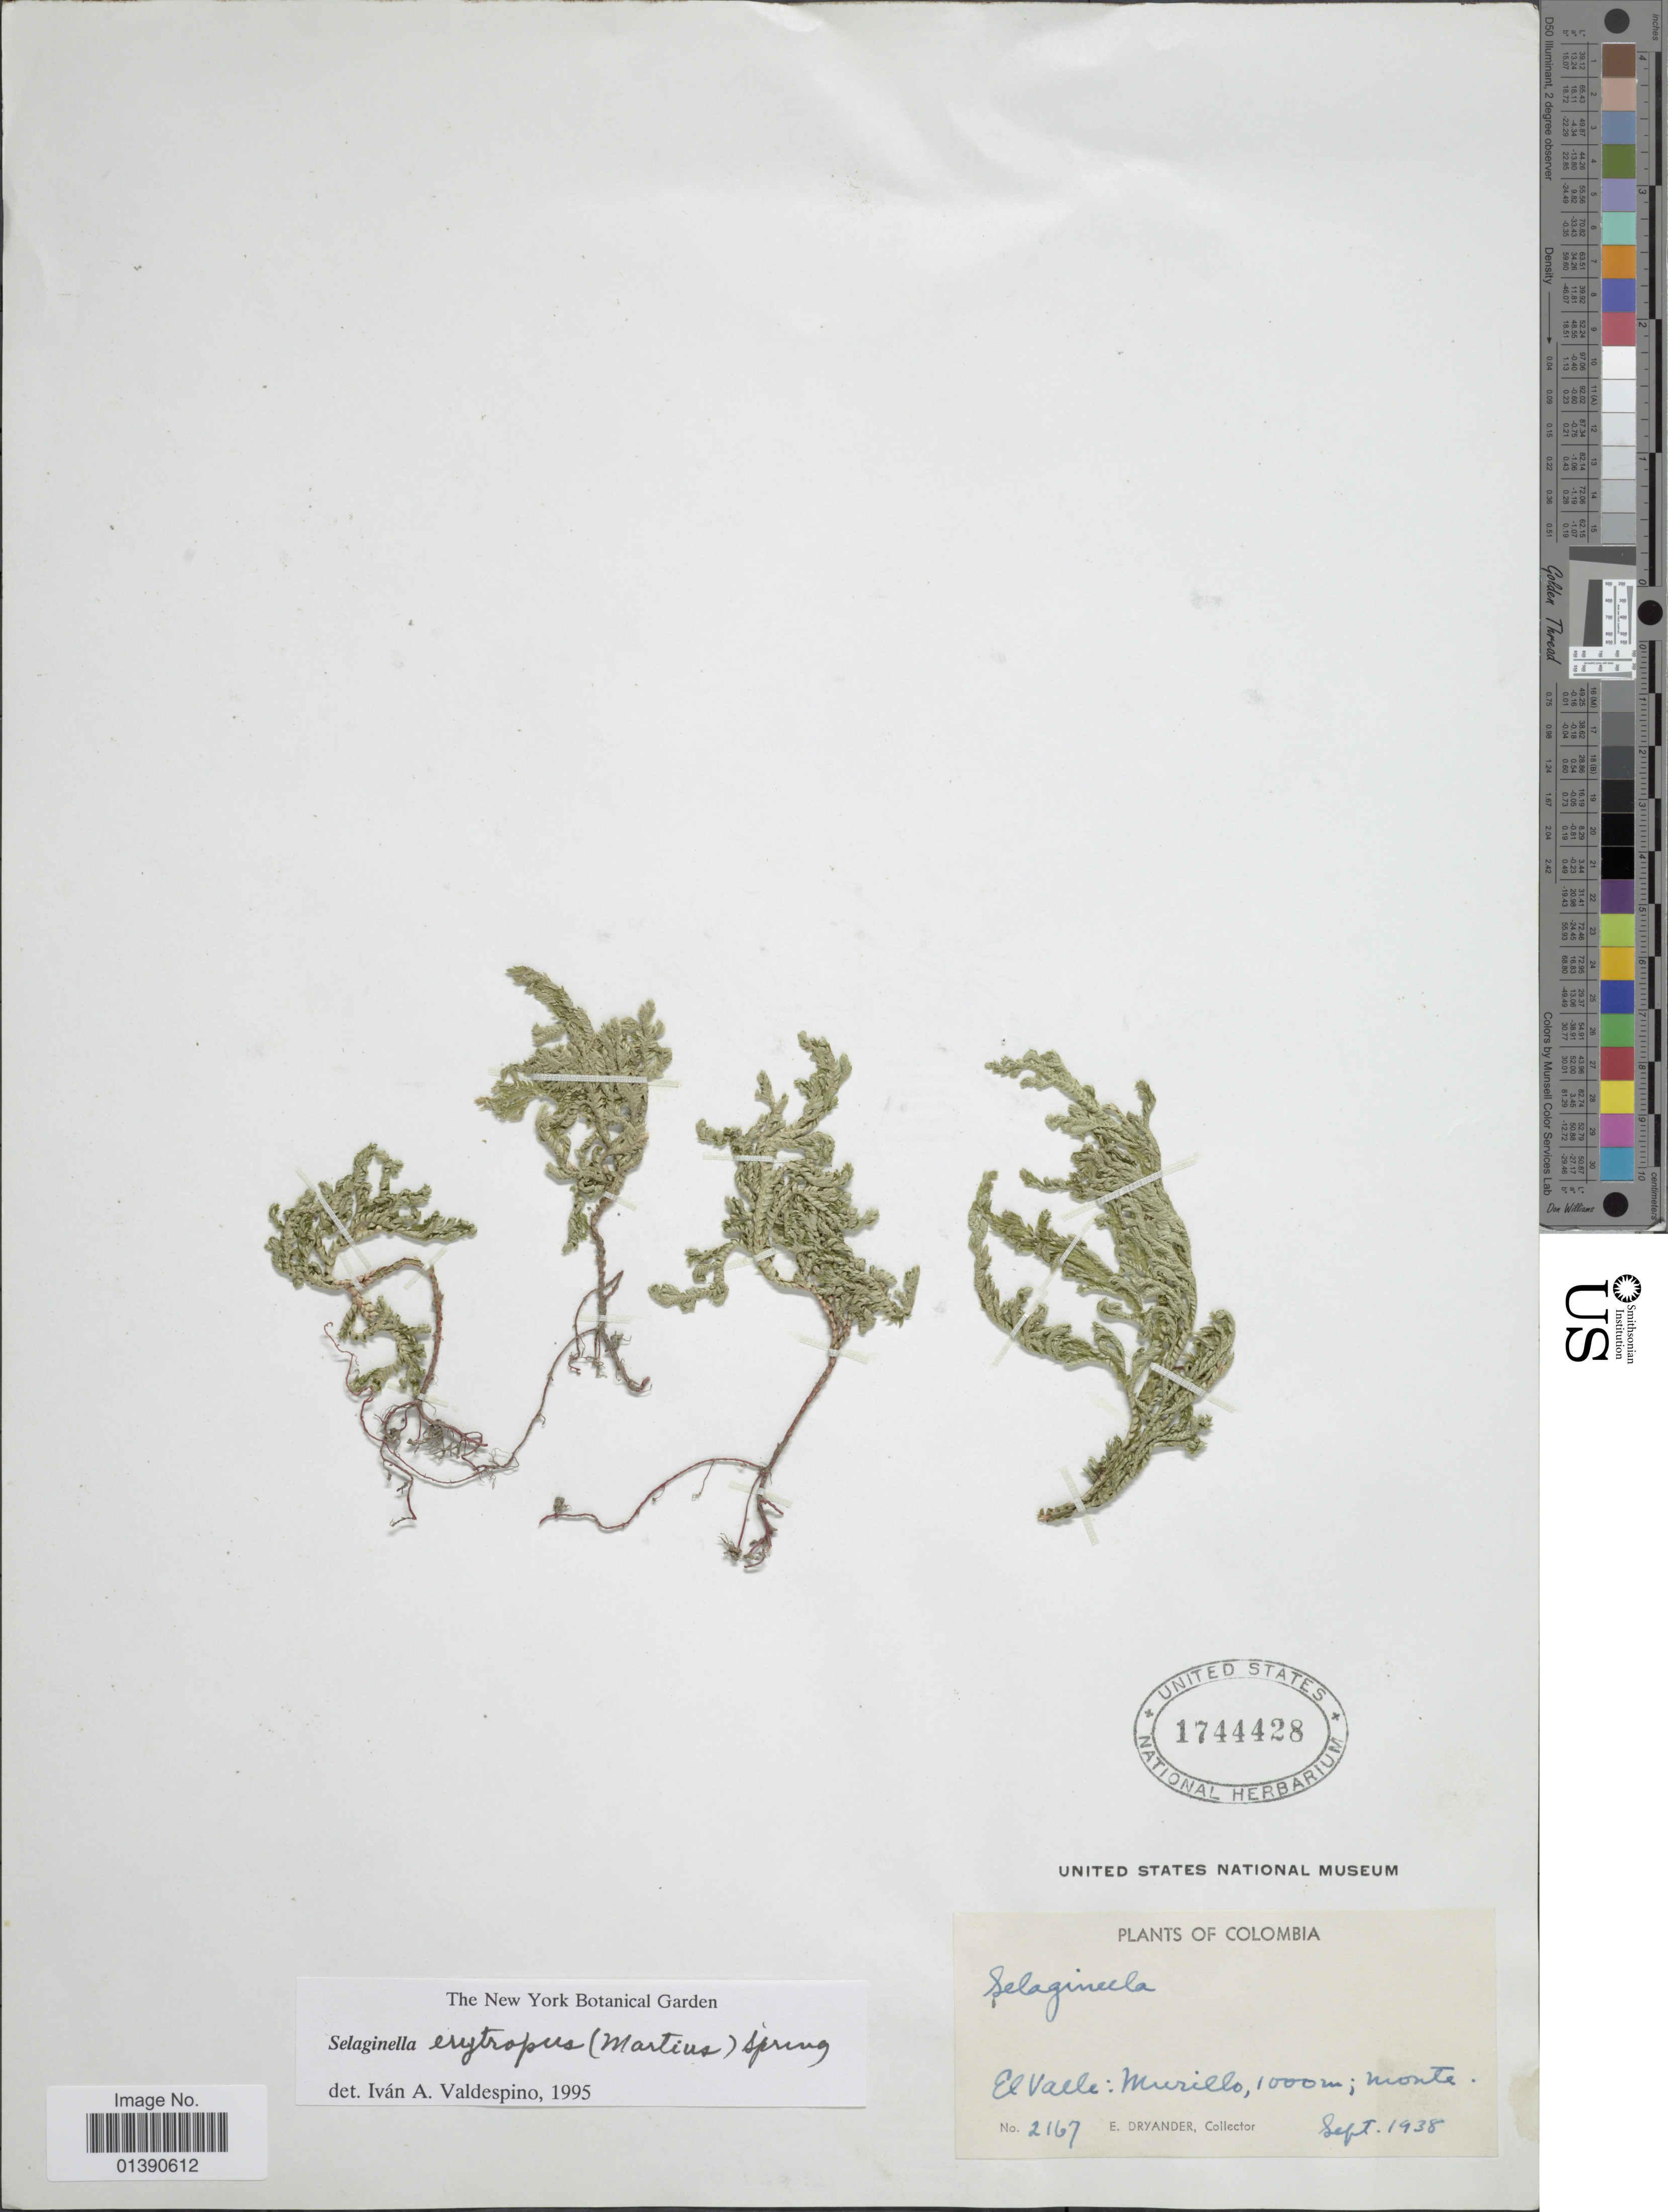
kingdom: Plantae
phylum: Tracheophyta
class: Lycopodiopsida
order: Selaginellales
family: Selaginellaceae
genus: Selaginella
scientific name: Selaginella erythropus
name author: (Mart.) Hieron.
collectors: E. Dryander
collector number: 2167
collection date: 1938-09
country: Colombia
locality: El Valle: Murillo, Monte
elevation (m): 1000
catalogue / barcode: US 1744428